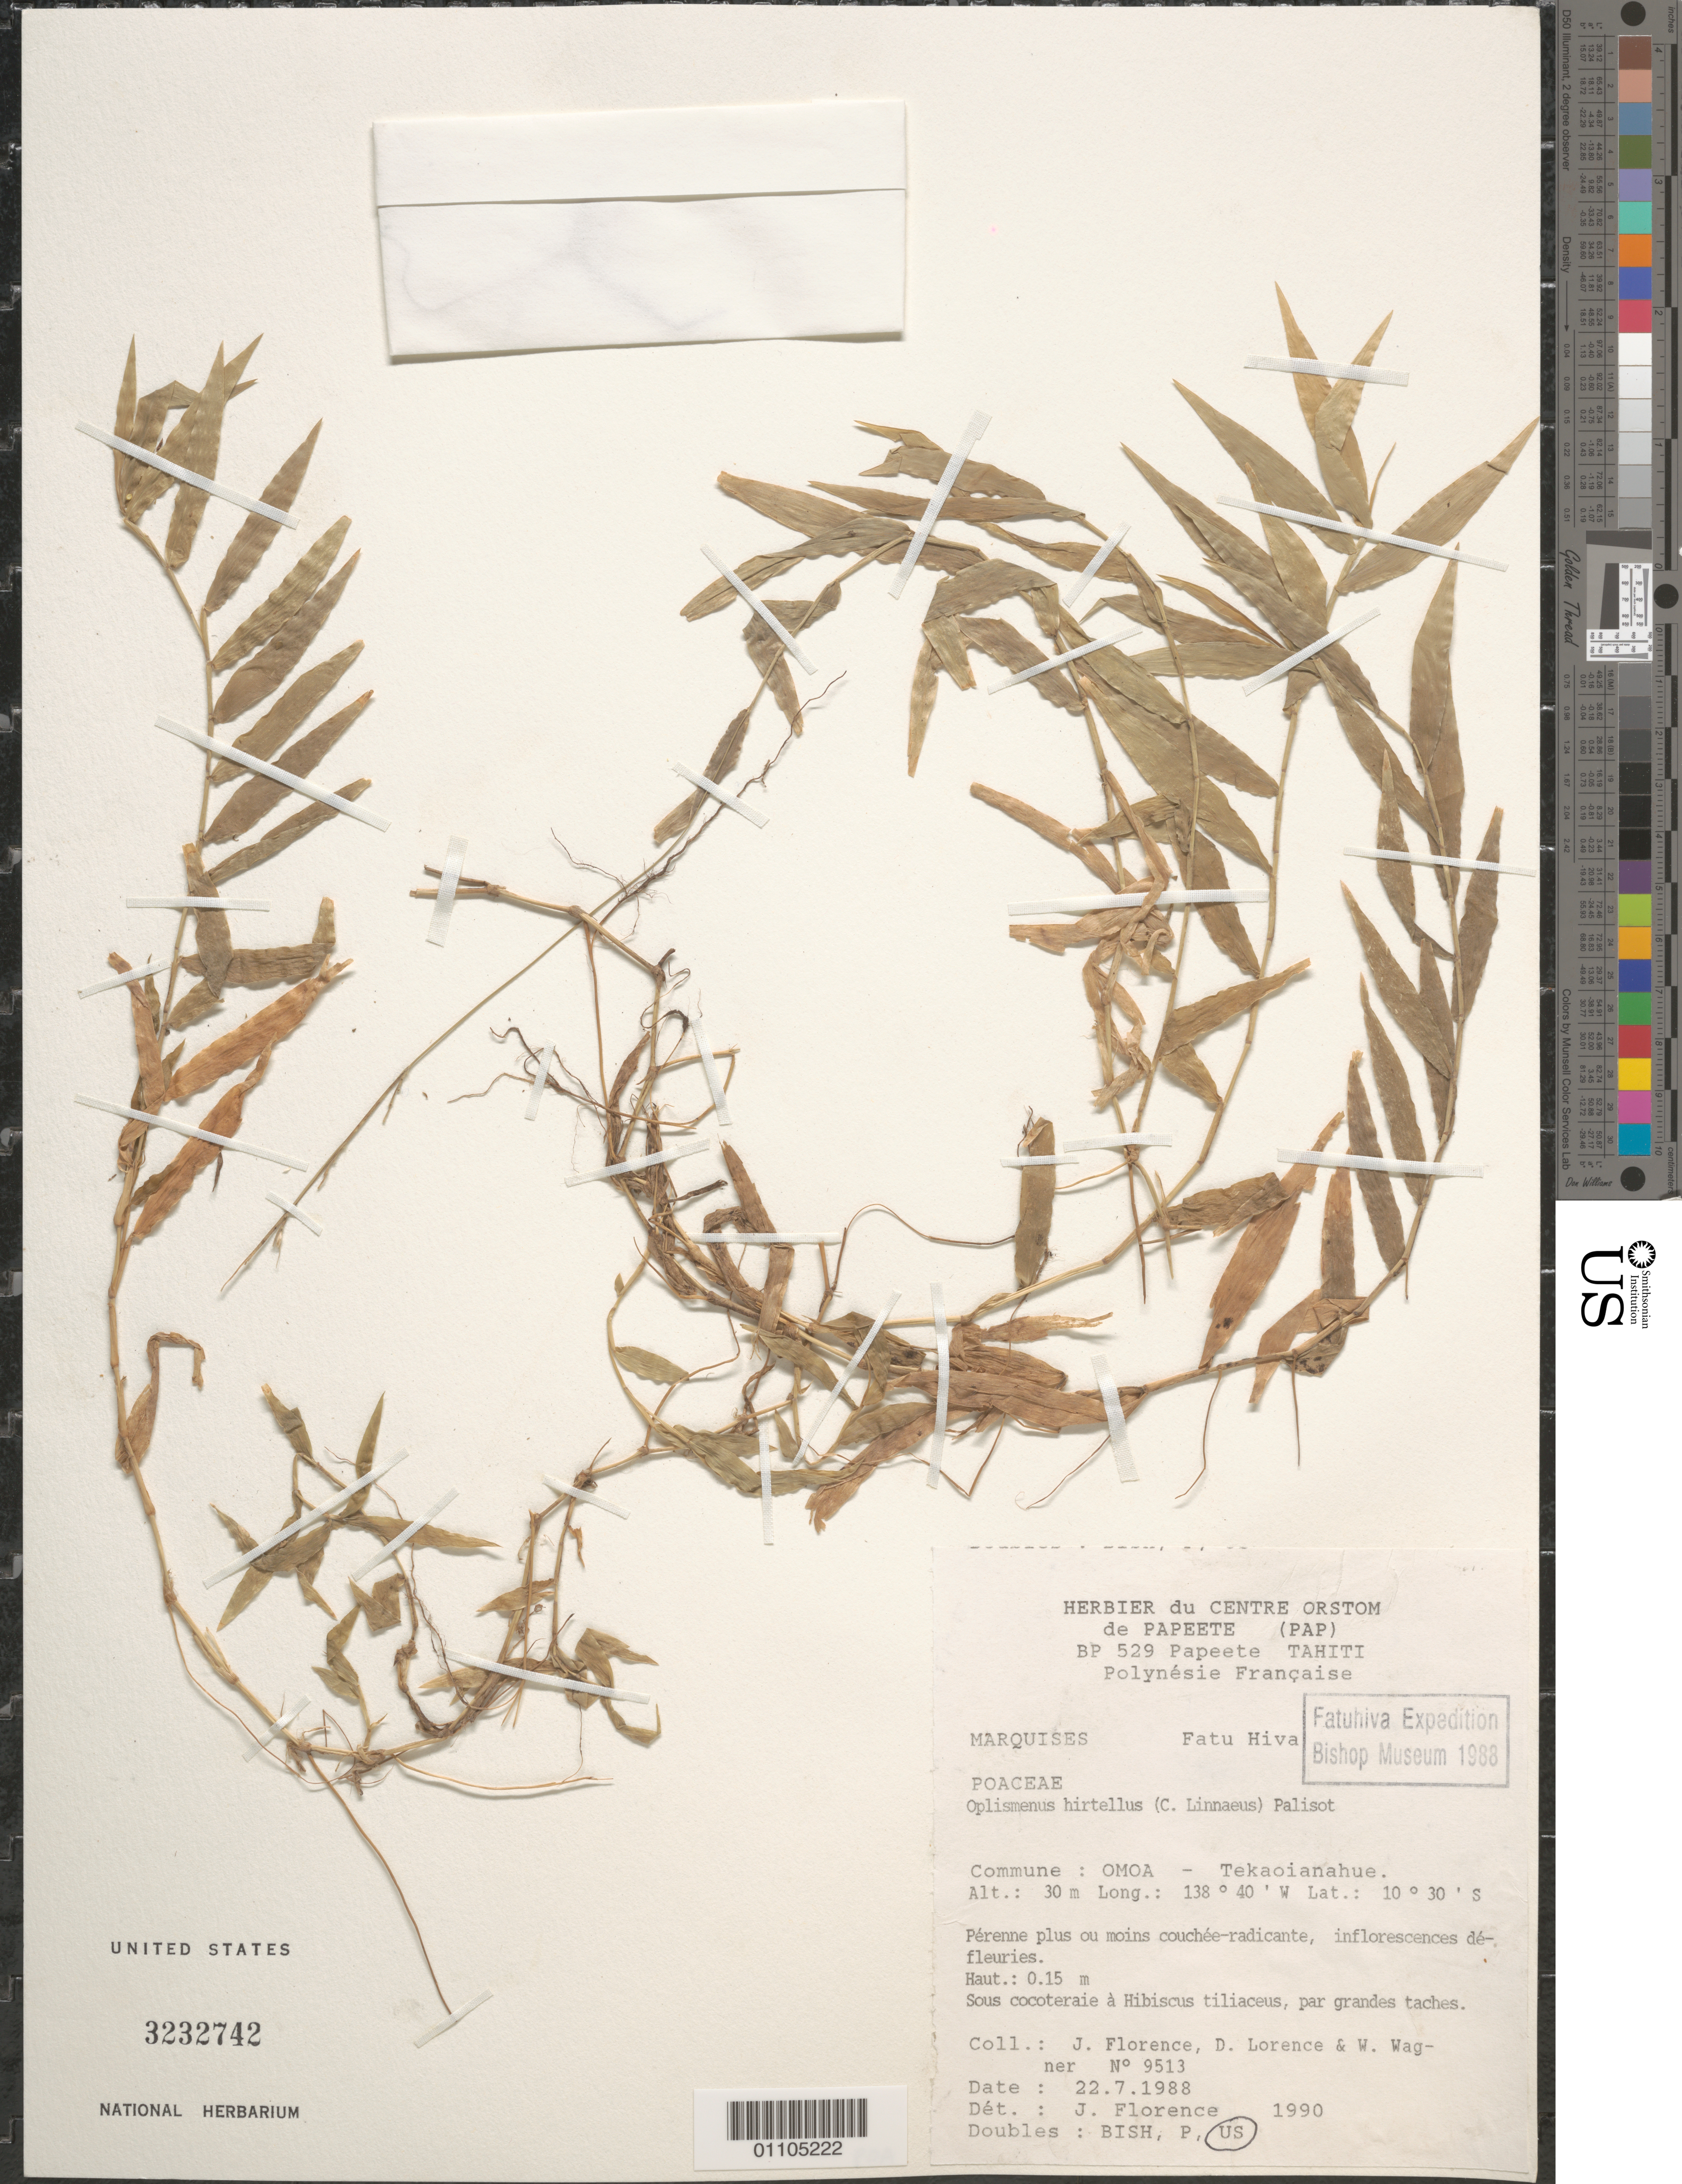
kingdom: Plantae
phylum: Tracheophyta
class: Liliopsida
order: Poales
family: Poaceae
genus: Oplismenus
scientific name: Oplismenus hirtellus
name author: (L.) P. Beauv.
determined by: Florence, J.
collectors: J. Florence, D. Lorence & W. L. Wagner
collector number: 9513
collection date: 1988-07-22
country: French Polynesia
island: Fatu Hiva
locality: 'Omo'a, Tekaoianahue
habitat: Sous cocoteraie à Hibiscus tiliaceus, par grandes taches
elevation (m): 30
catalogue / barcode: US 3232742